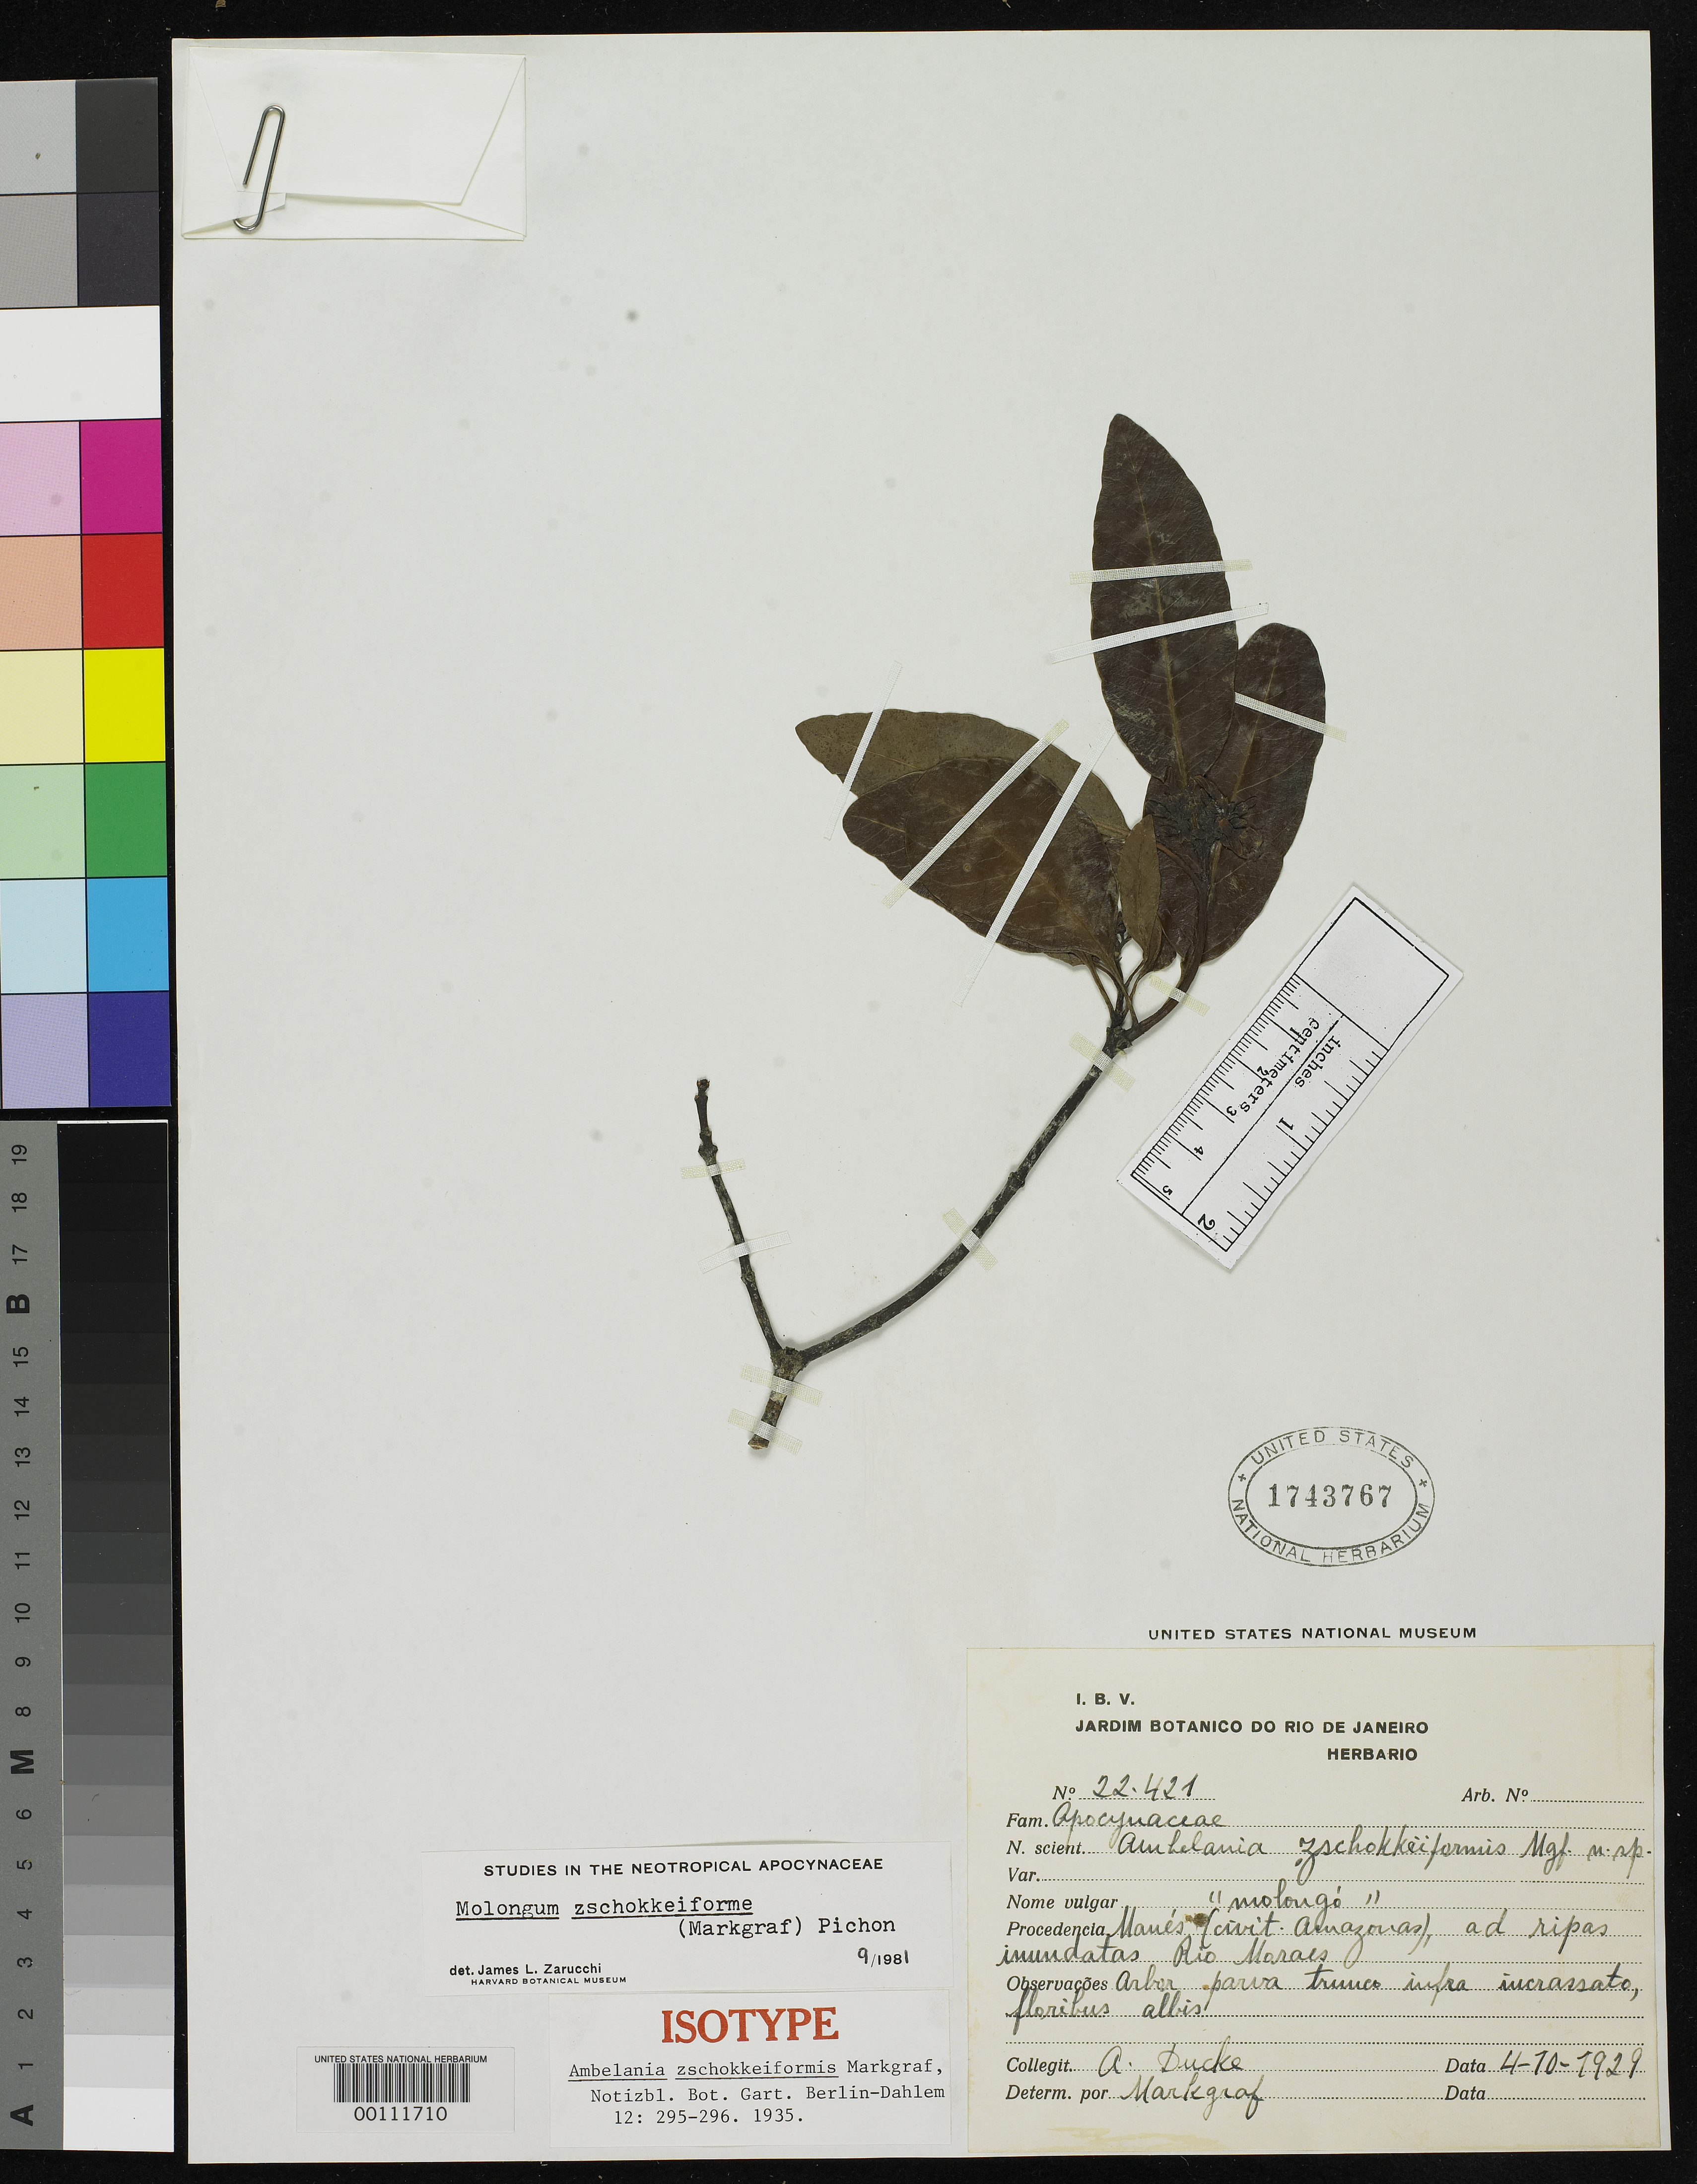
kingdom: Plantae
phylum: Tracheophyta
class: Magnoliopsida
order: Gentianales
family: Apocynaceae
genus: Ambelania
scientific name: Ambelania zschokkeiformis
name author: Markgr.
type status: Isotype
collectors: A. Ducke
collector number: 22421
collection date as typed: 04 Oct 1929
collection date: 1929-10-04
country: Brazil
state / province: Amazonas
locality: Maues, Rio Mauesmirim.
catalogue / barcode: US 1743767